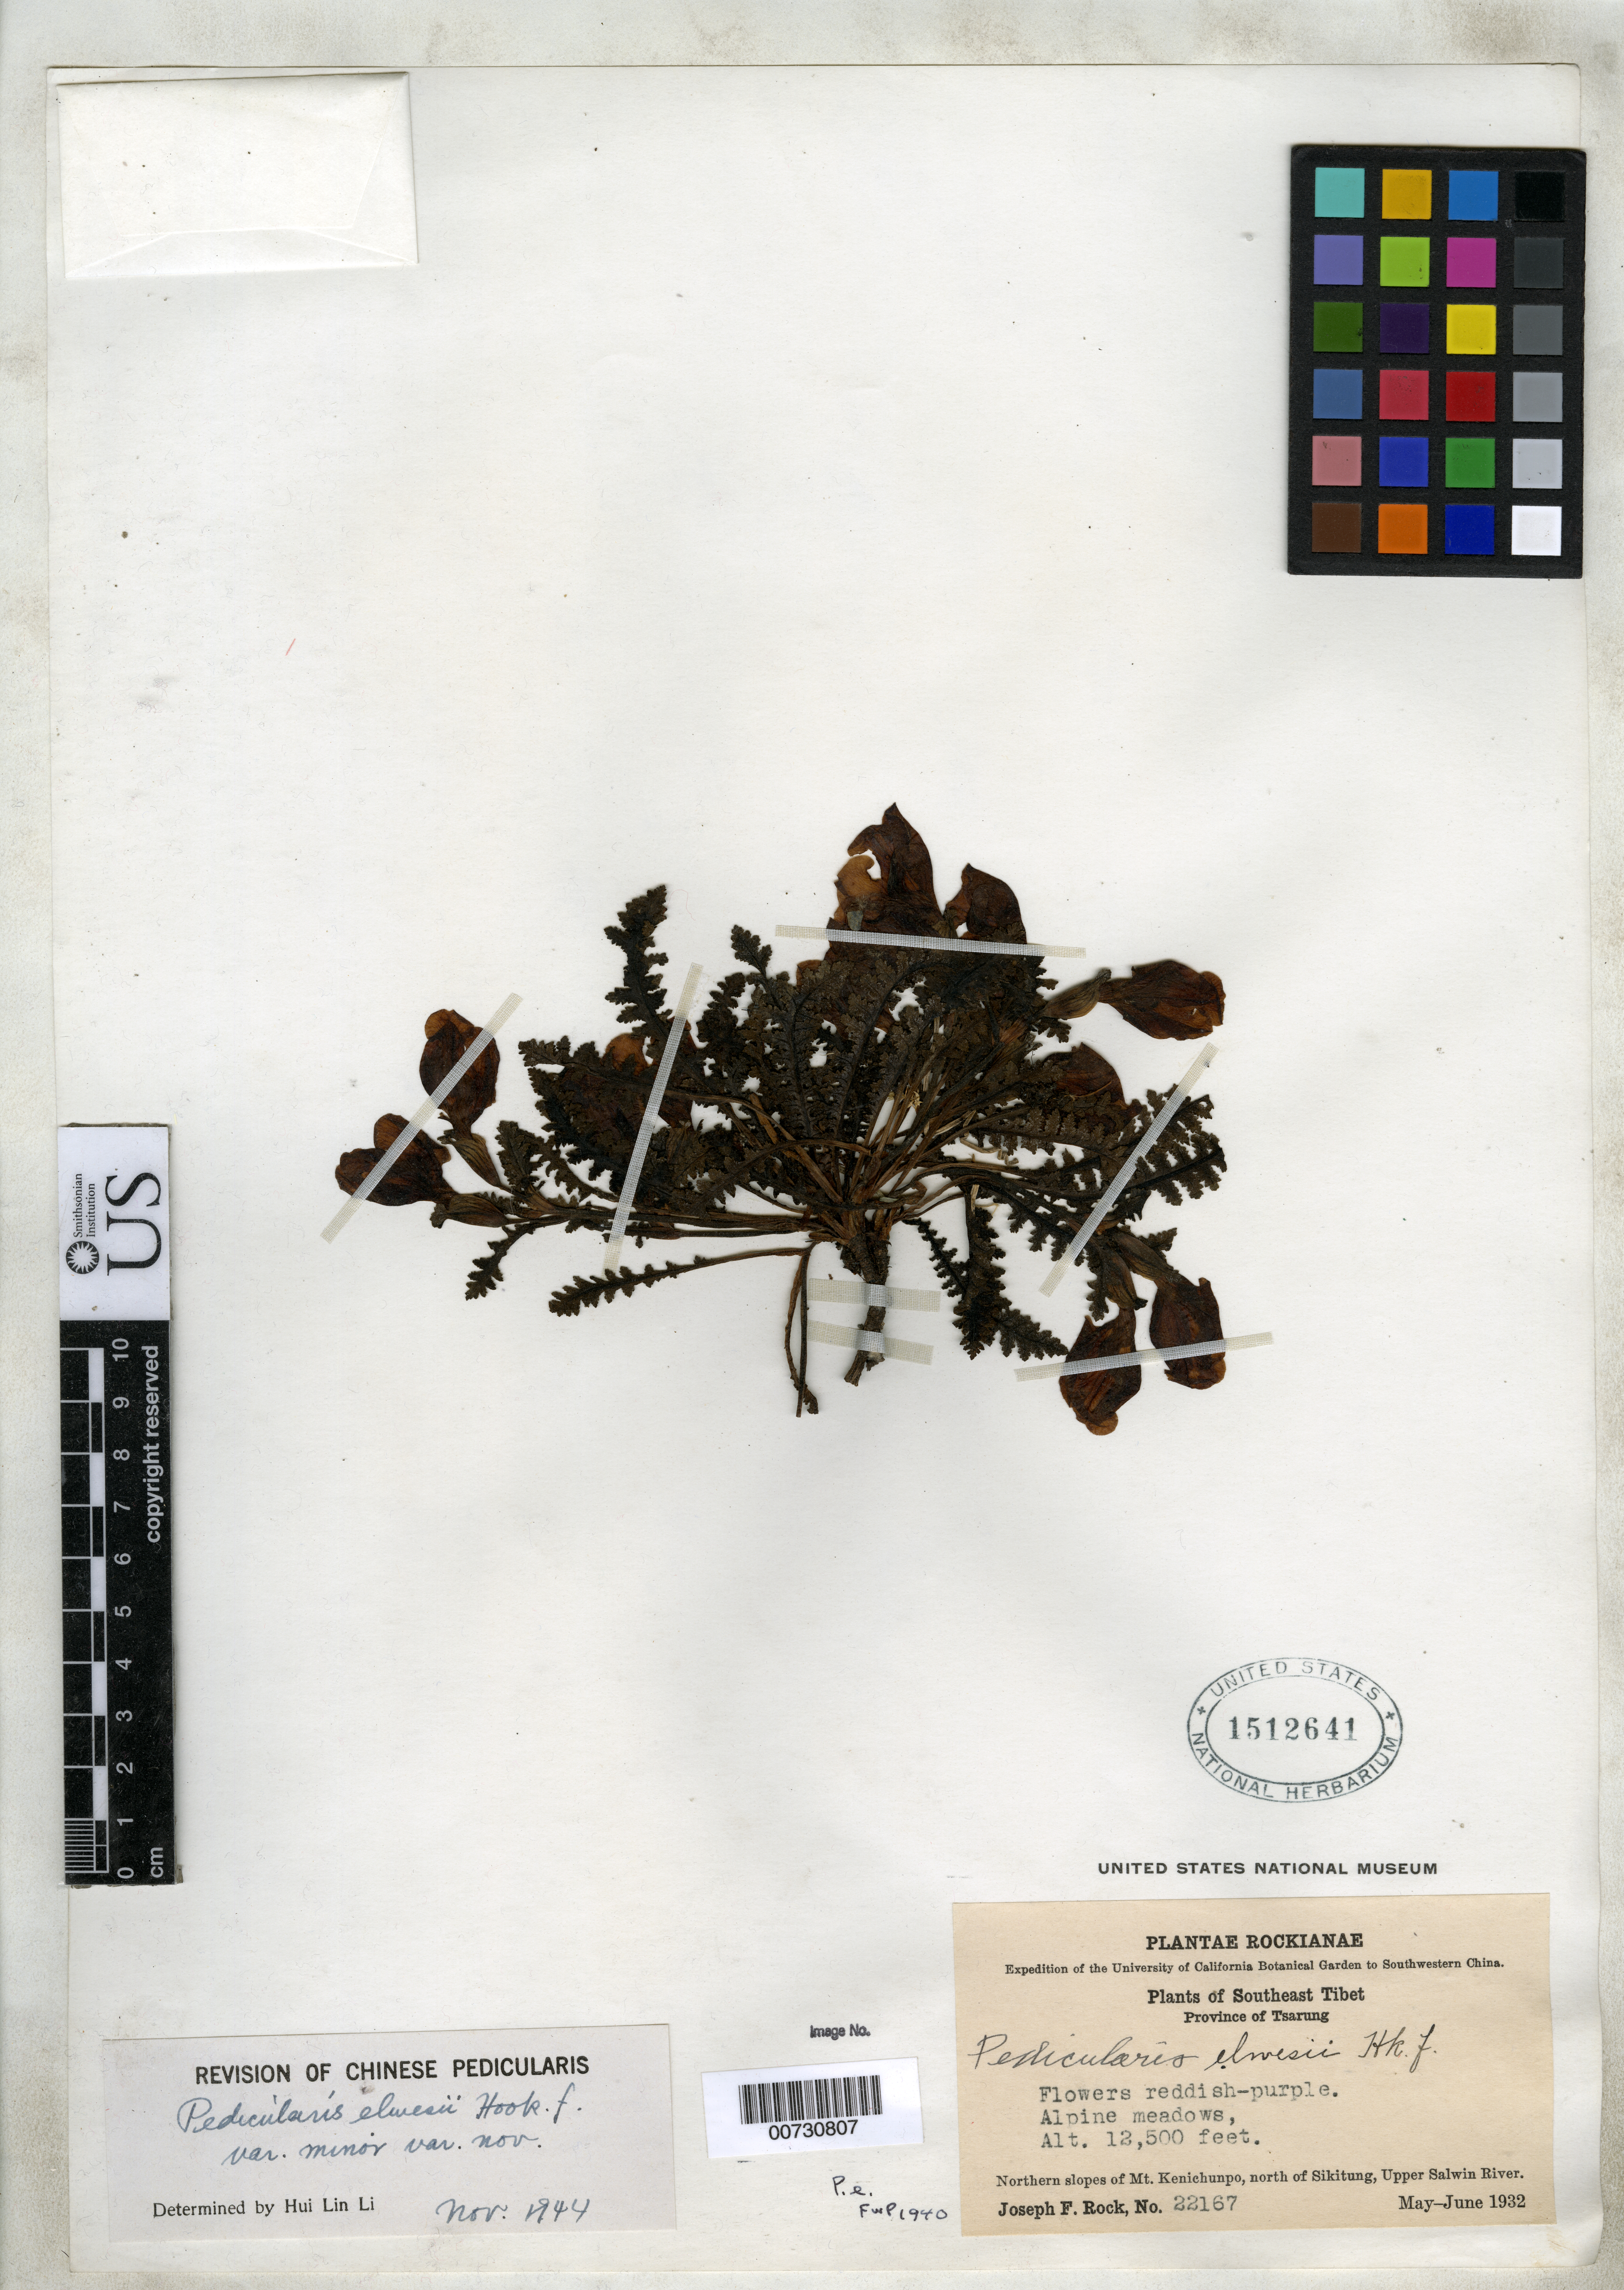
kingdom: Plantae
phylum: Tracheophyta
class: Magnoliopsida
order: Lamiales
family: Orobanchaceae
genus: Pedicularis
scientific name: Pedicularis elwesii var. minor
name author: H.L. Li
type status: Isotype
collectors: J. F. Rock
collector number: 22167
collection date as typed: May 1932 to Jun 1932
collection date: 1932-05/1932-06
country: China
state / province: Xizang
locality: Southeast Tibet, Prov. Of Tsarung, northern slopes of Mt. Kenichunpo, north of Sikitung, Upper Salwin River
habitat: Alpine meadows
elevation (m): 3810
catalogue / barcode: US 1512641